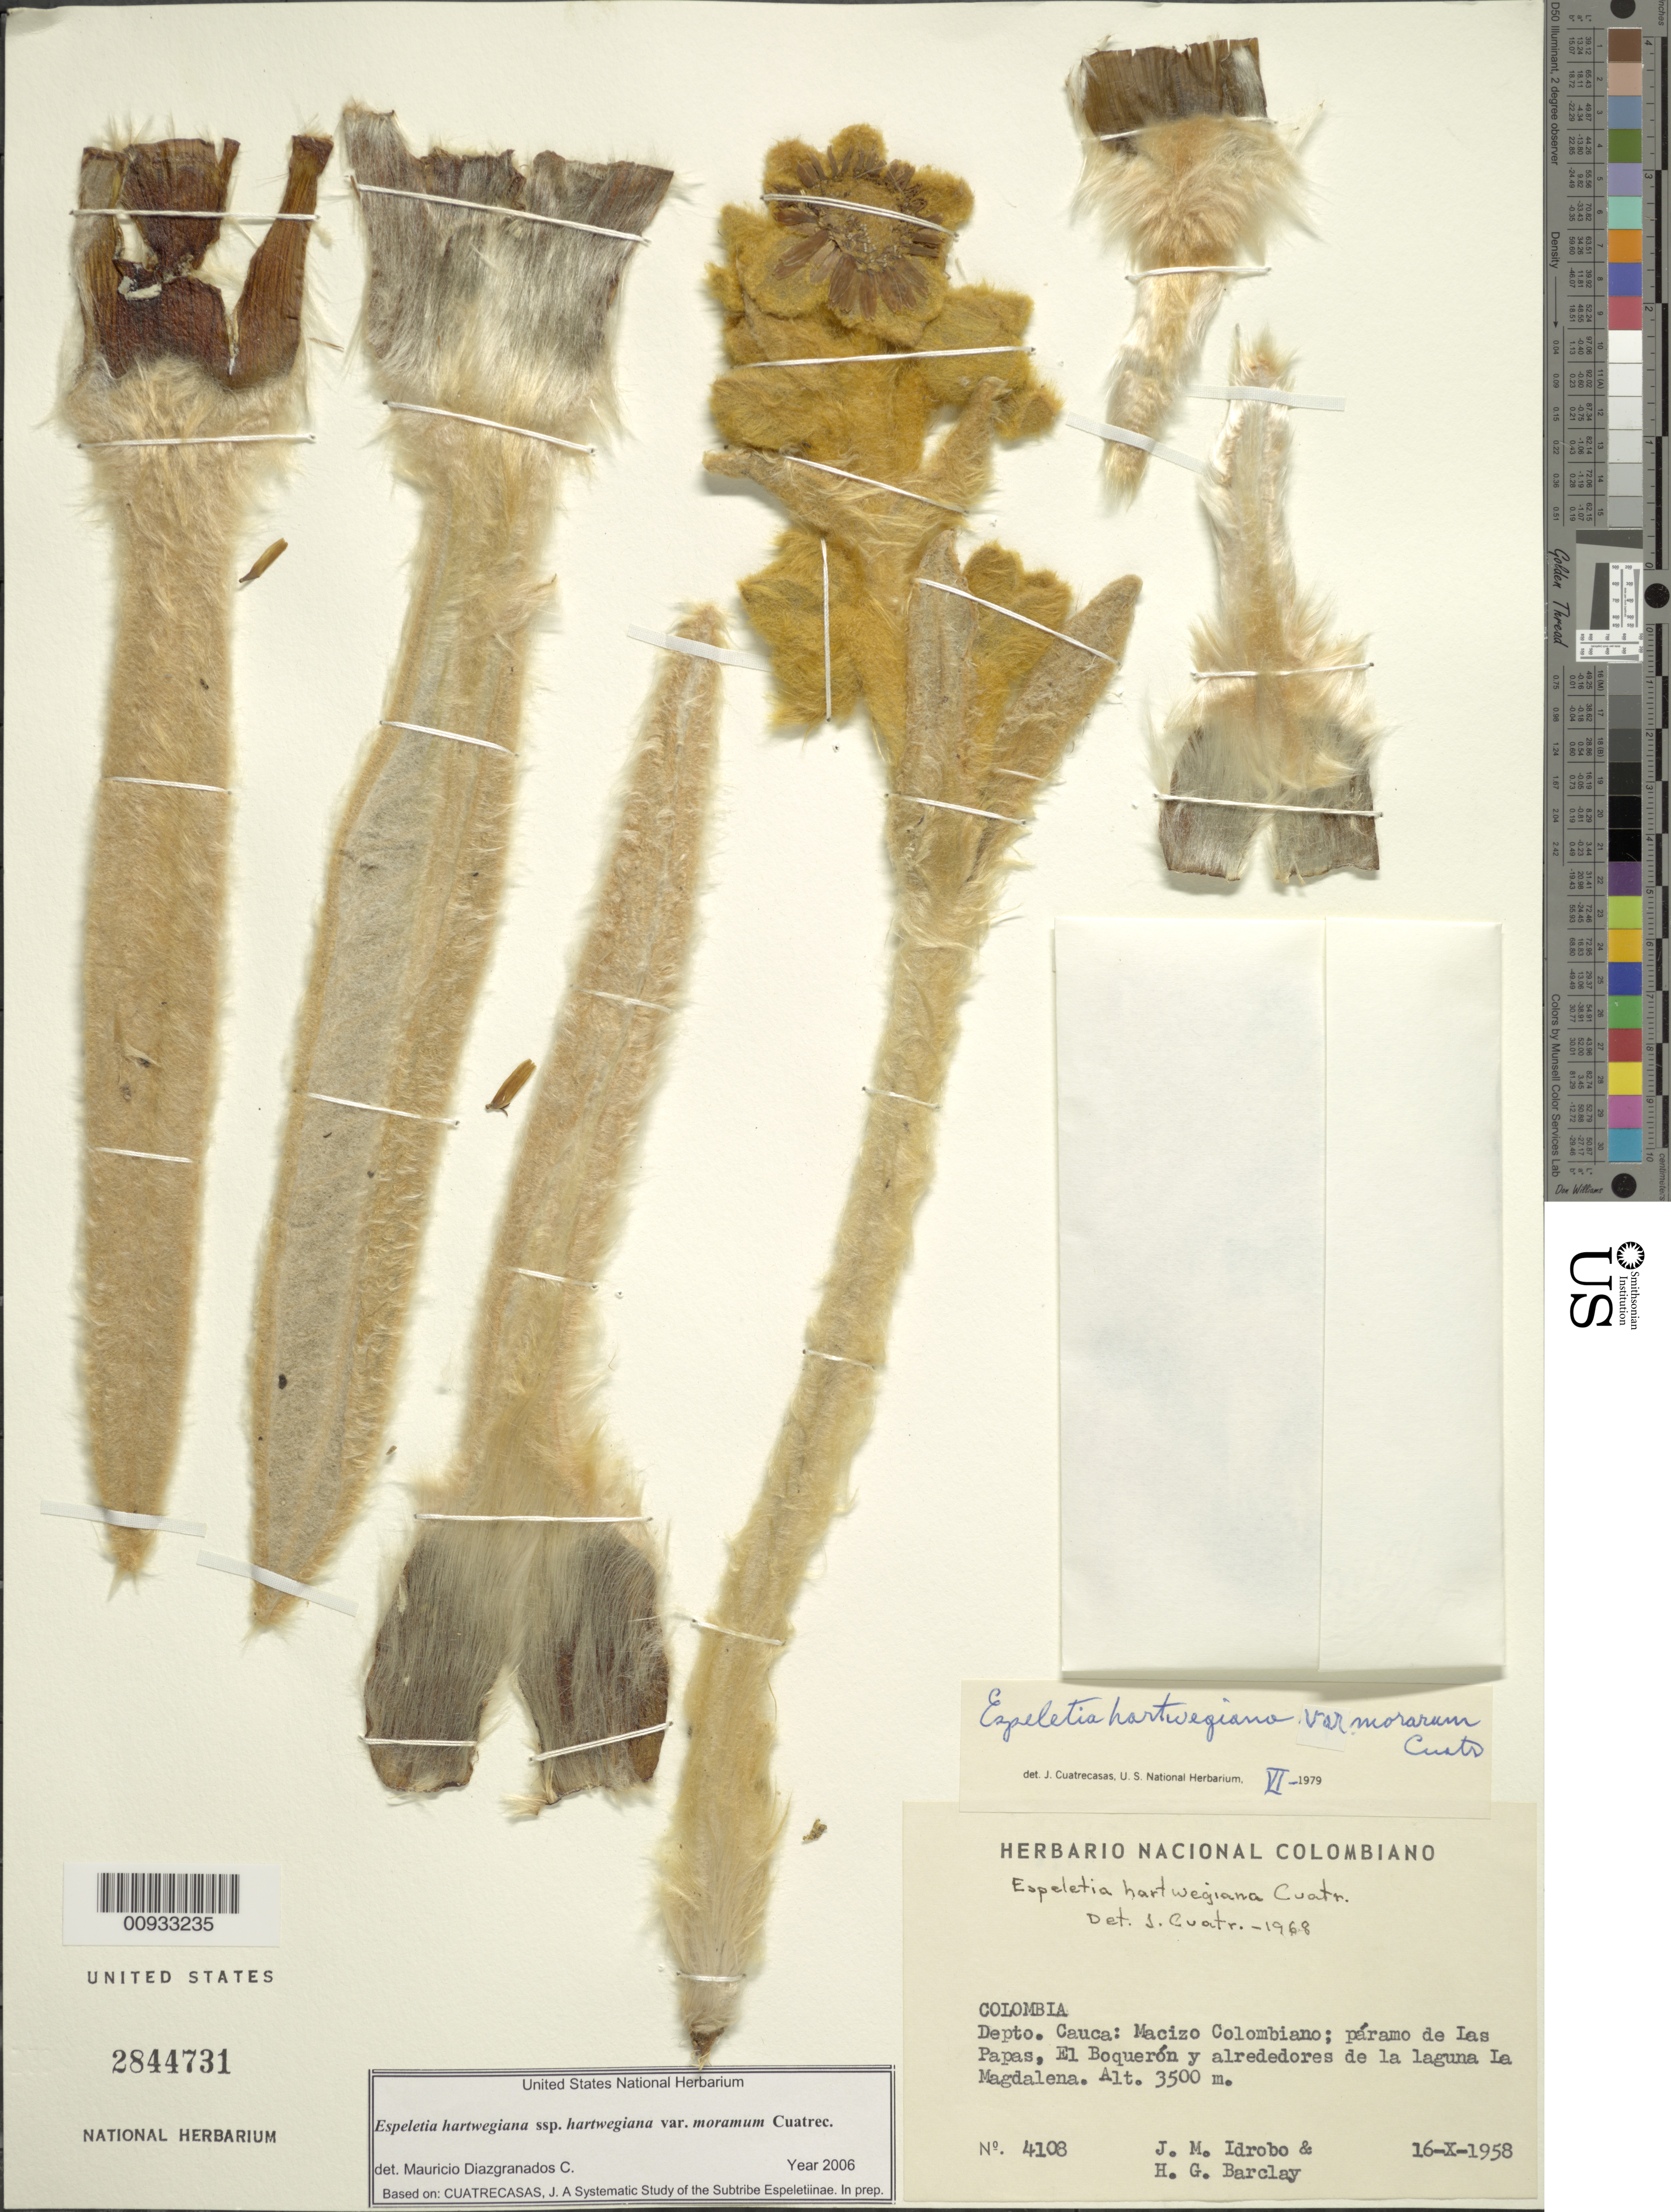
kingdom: Plantae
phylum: Tracheophyta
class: Magnoliopsida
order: Asterales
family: Asteraceae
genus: Espeletia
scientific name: Espeletia hartwegiana var. morarum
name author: Cuatrec.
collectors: J. M. Idrobo & H. G. Barclay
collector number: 408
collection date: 1958-10-16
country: Colombia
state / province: Cauca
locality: Macizo Columbiano; paramo de Las Papas, El Boqueron y alrededores de la laguna La Magdalena.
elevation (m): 3500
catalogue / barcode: US 2844731